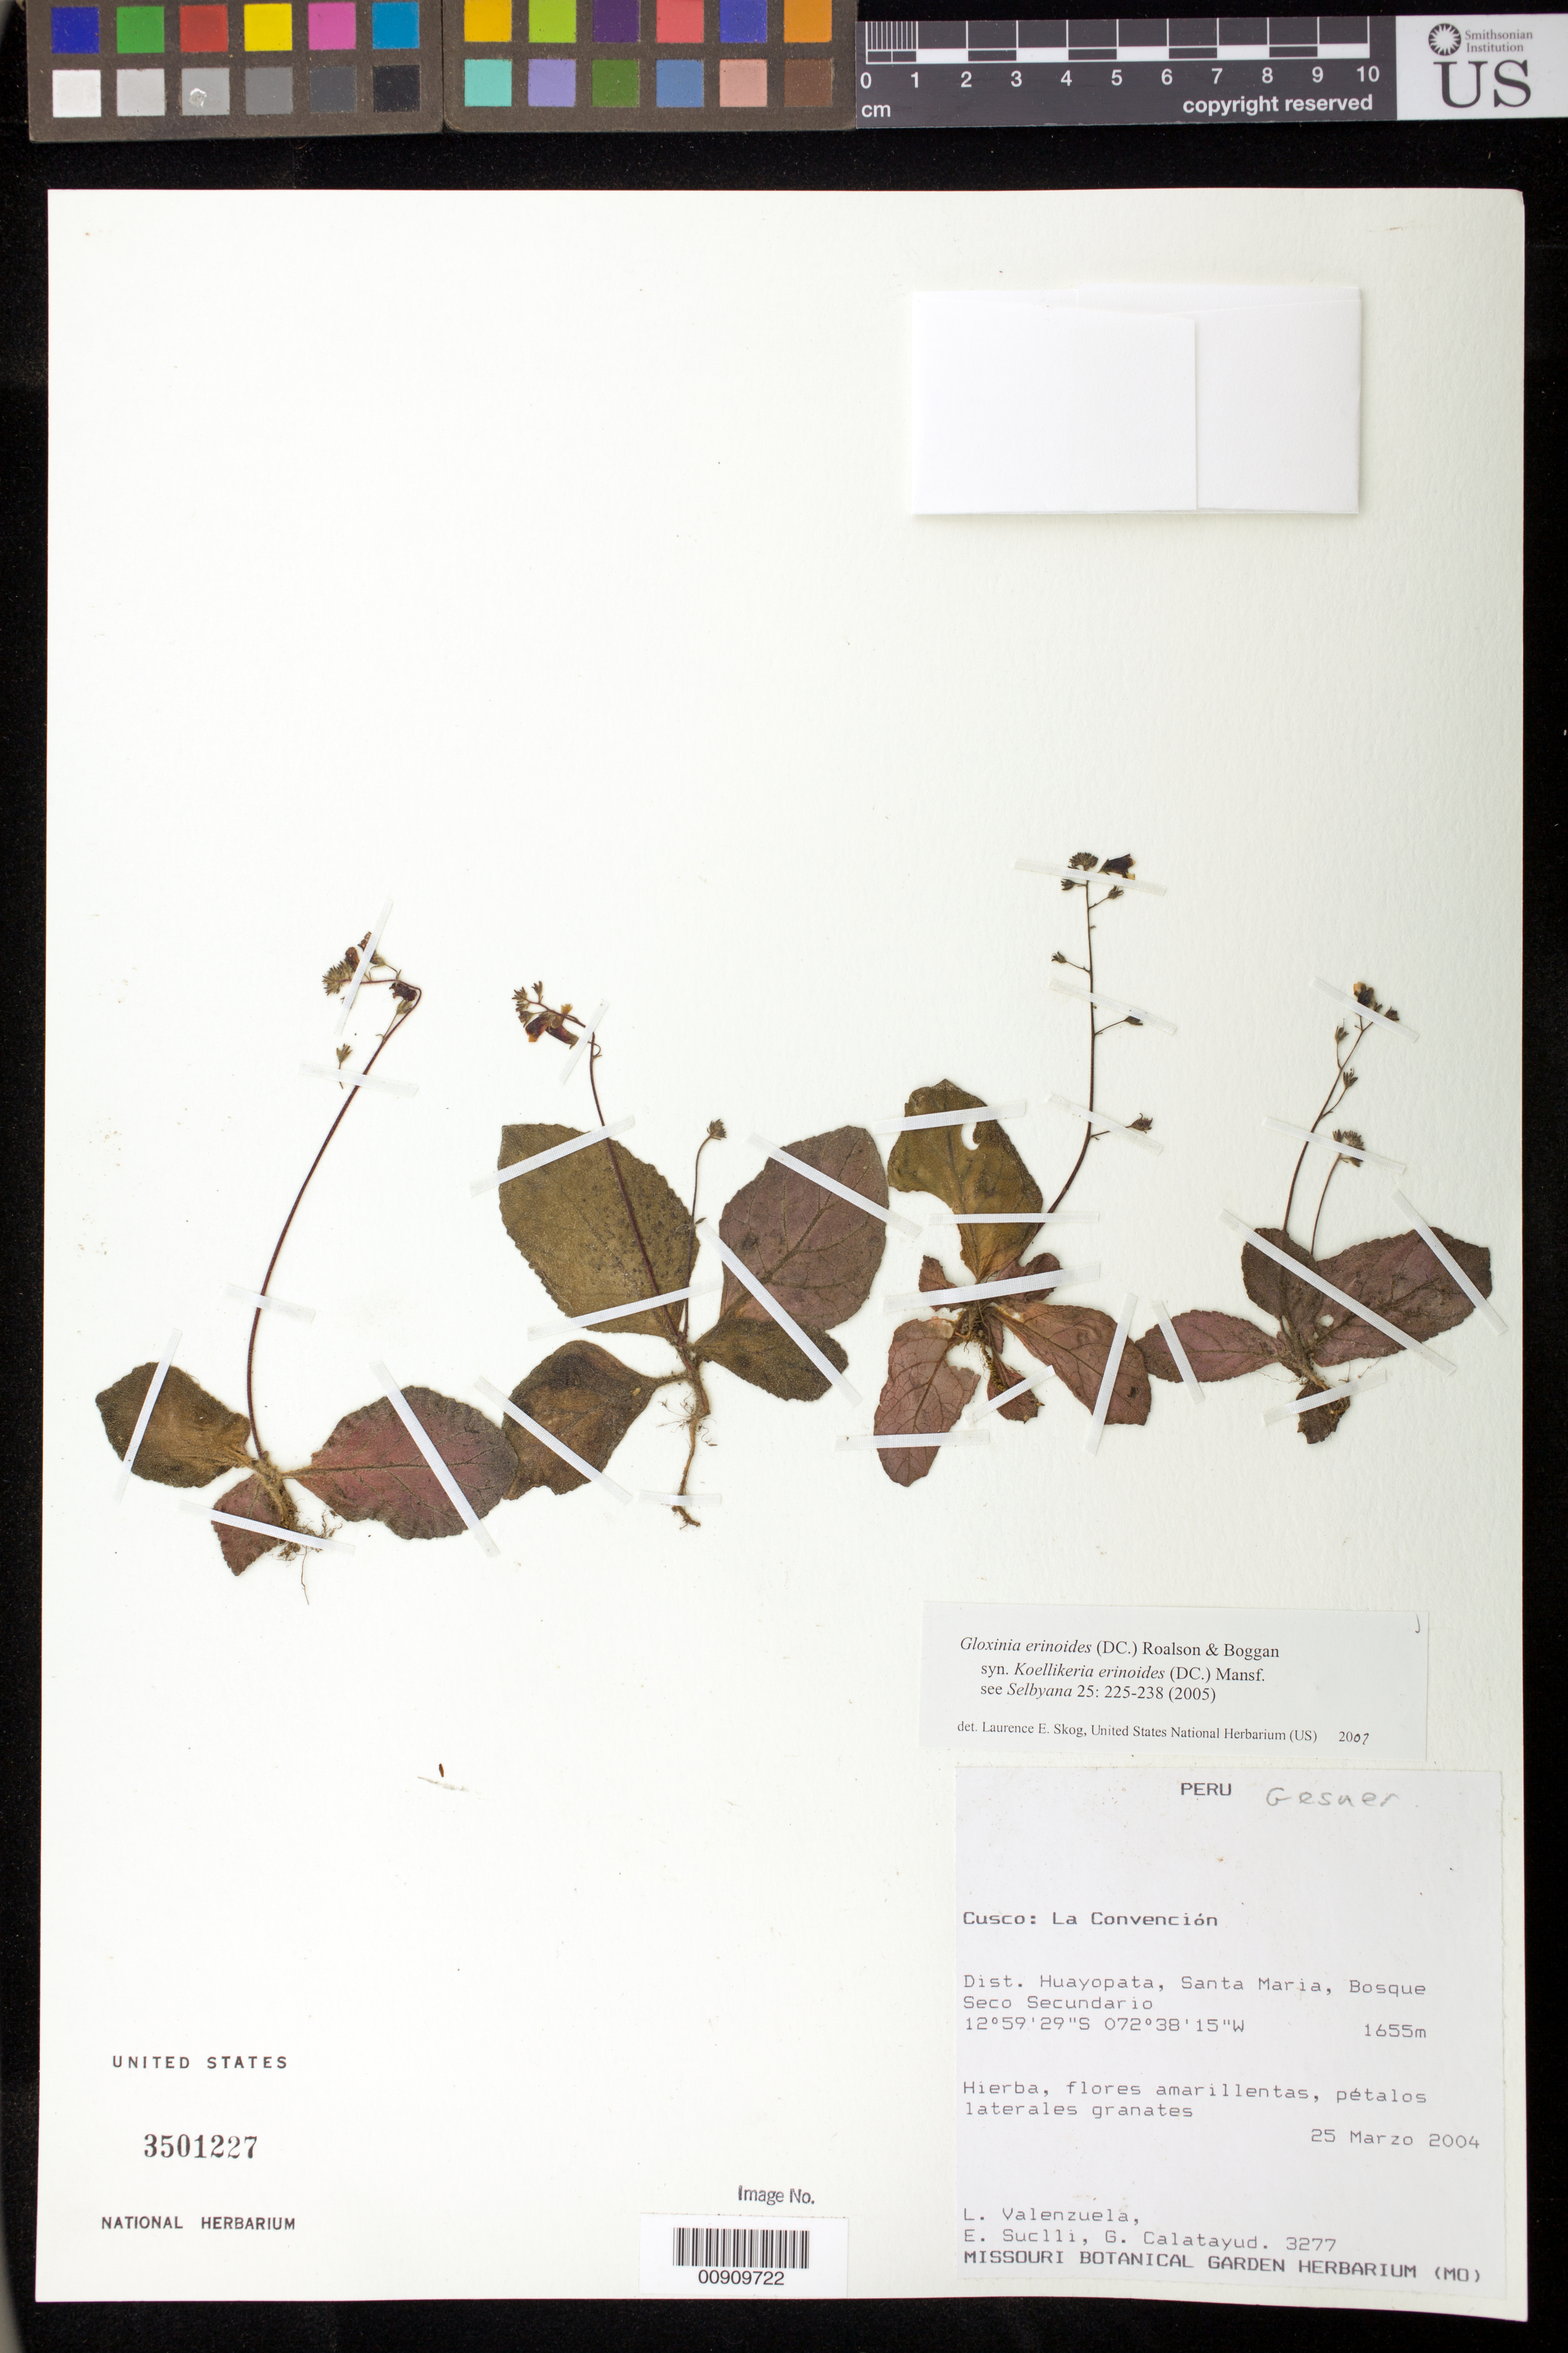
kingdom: Plantae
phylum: Tracheophyta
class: Magnoliopsida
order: Lamiales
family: Gesneriaceae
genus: Gloxinia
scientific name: Gloxinia erinoides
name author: (DC.) Roalson & Boggan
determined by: Skog, Laurence E.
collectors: L. Valenzuela, E. Suclli & G. Calatayud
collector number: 3277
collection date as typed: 25 Mar 2004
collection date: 2004-03-25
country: Peru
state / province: Cusco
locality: Cusco: La Convención. Dist. Huayopata, Santa maria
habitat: Bosque seco secundario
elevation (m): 1655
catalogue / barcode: US 3501227